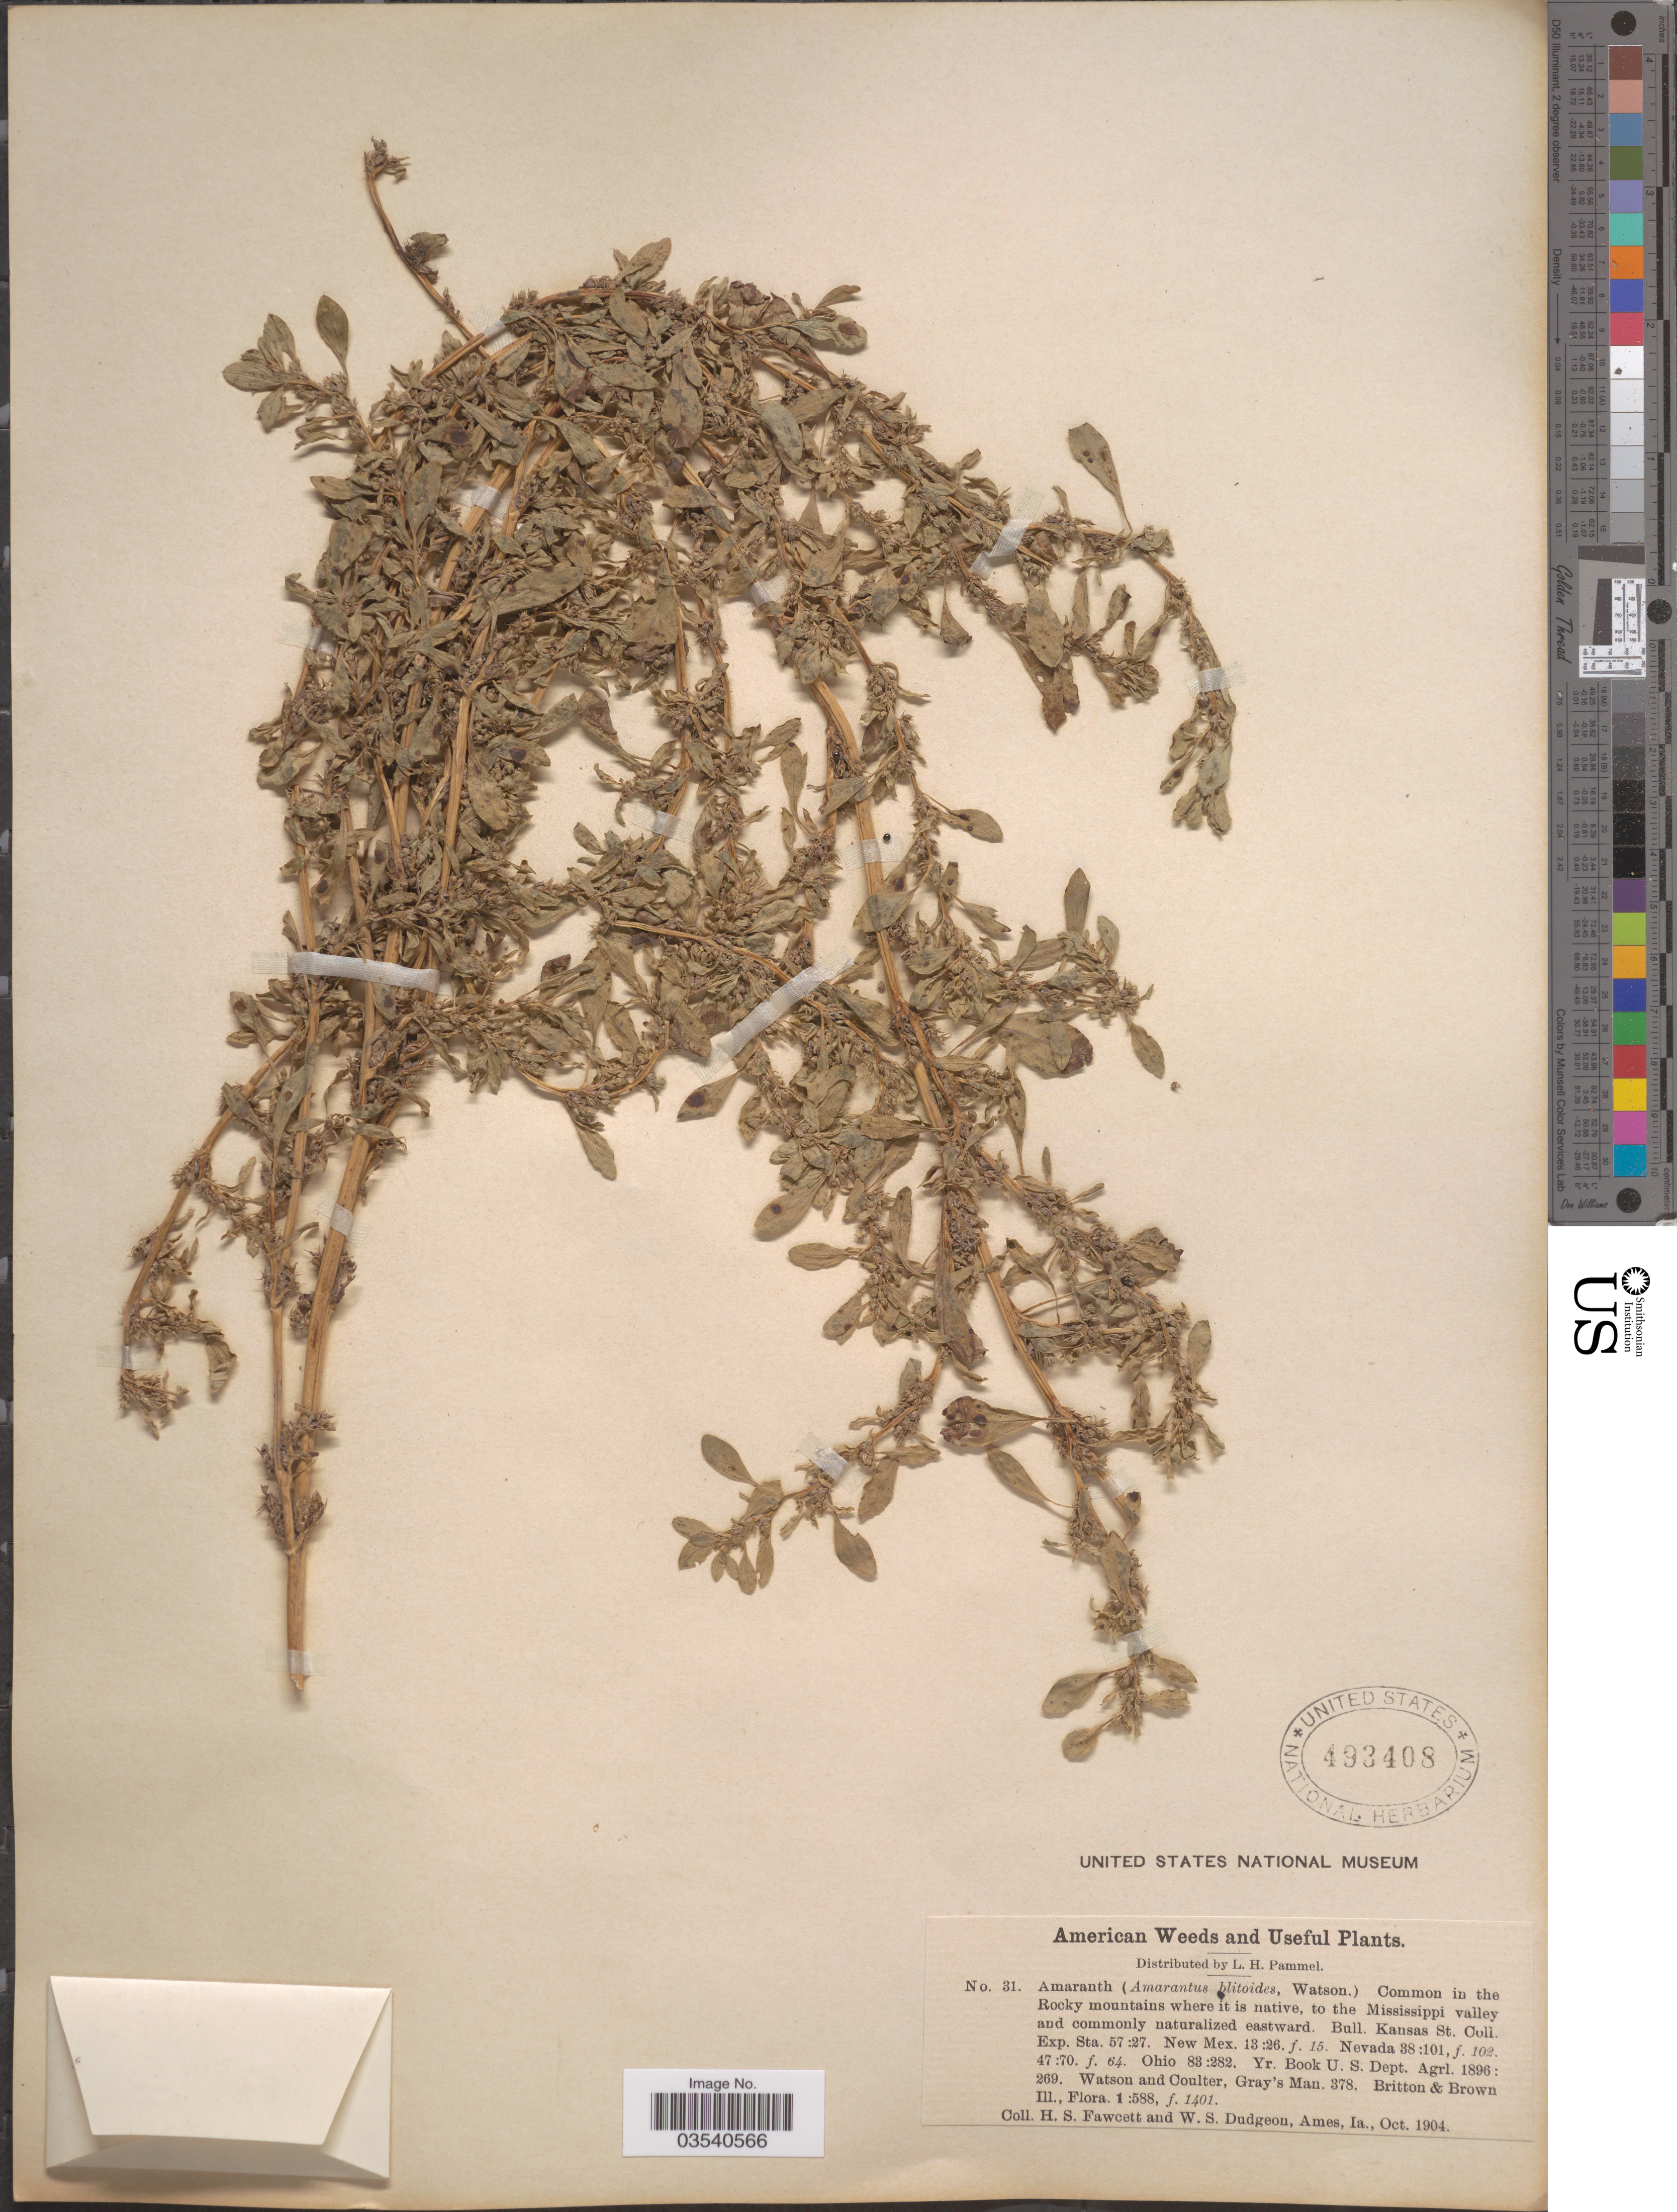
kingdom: Plantae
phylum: Tracheophyta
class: Magnoliopsida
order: Caryophyllales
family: Amaranthaceae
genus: Amaranthus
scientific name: Amaranthus graecizans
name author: L.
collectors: H. Fawcett & W. Dudgeon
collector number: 31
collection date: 1904-10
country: United States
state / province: Iowa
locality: Common in the Rocky mountains where it is native, to the Mississippi valley and commonly naturalized eastward.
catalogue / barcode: US 493408